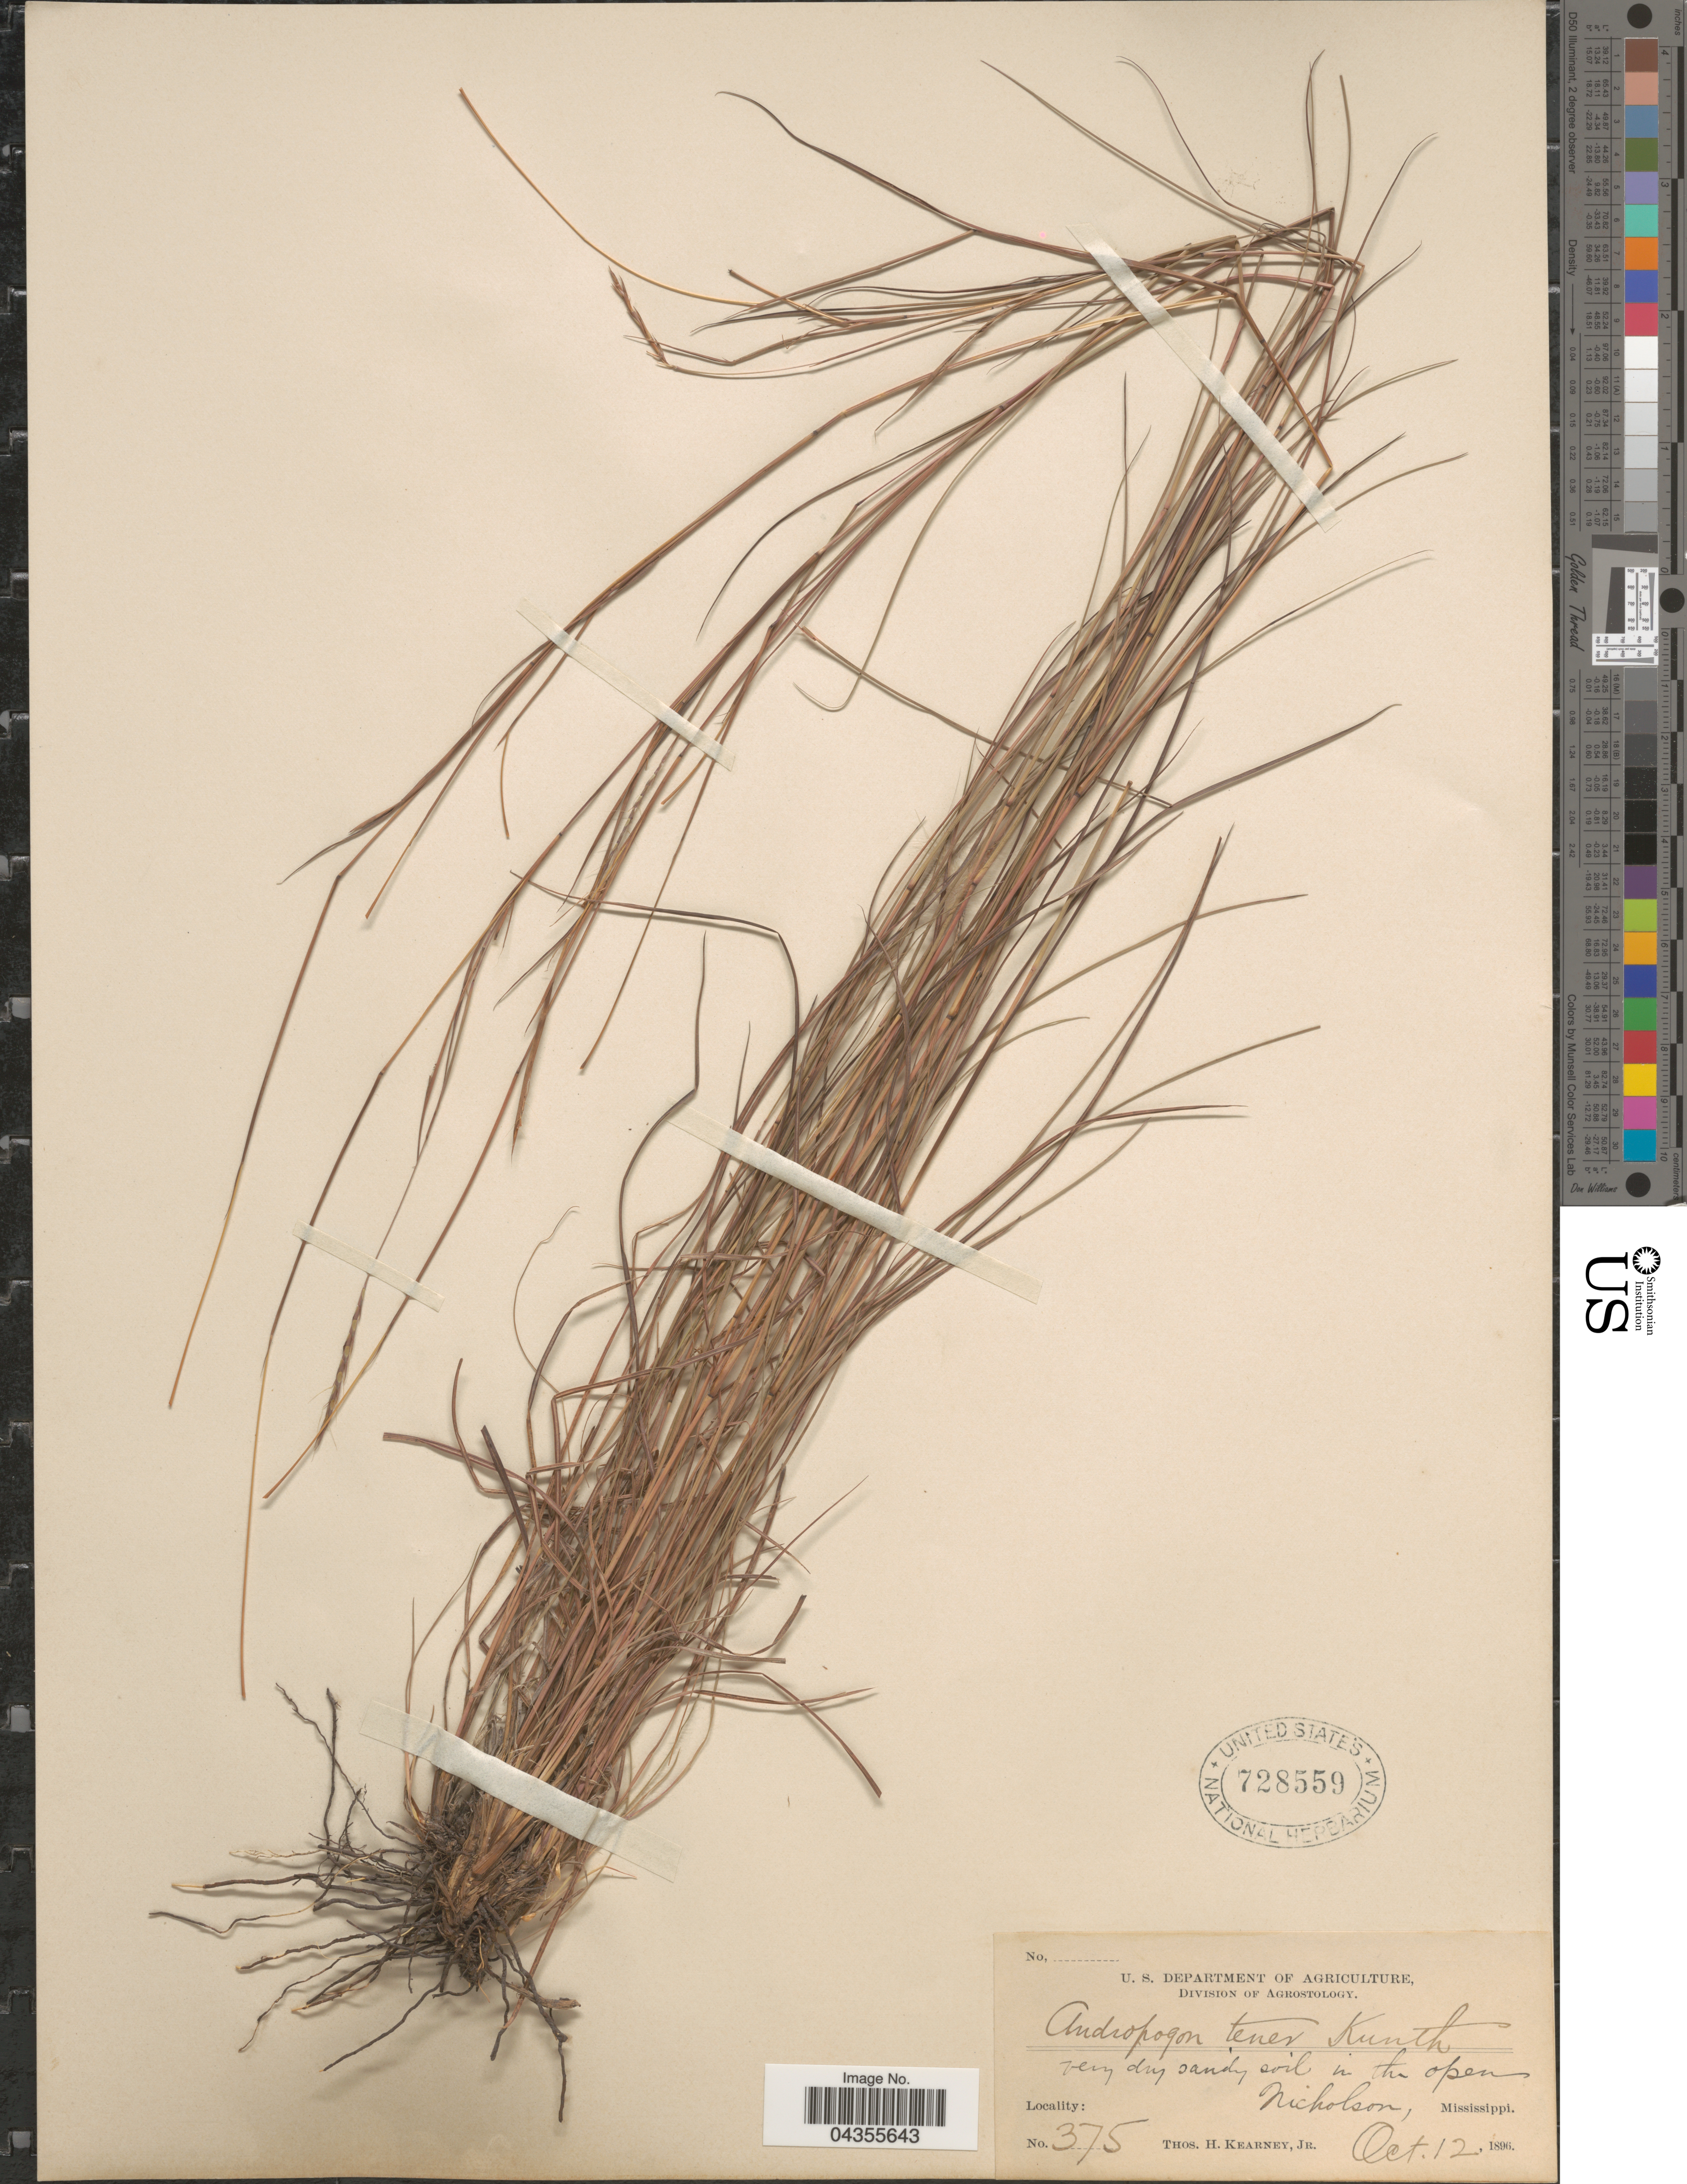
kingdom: Plantae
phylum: Tracheophyta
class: Liliopsida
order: Poales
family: Poaceae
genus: Schizachyrium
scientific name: Schizachyrium tenerum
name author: Nees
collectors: T. H. Kearney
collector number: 375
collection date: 1896-10-12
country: United States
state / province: Mississippi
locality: Very dry sandy soil in the open. Nicholson.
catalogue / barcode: US 728559